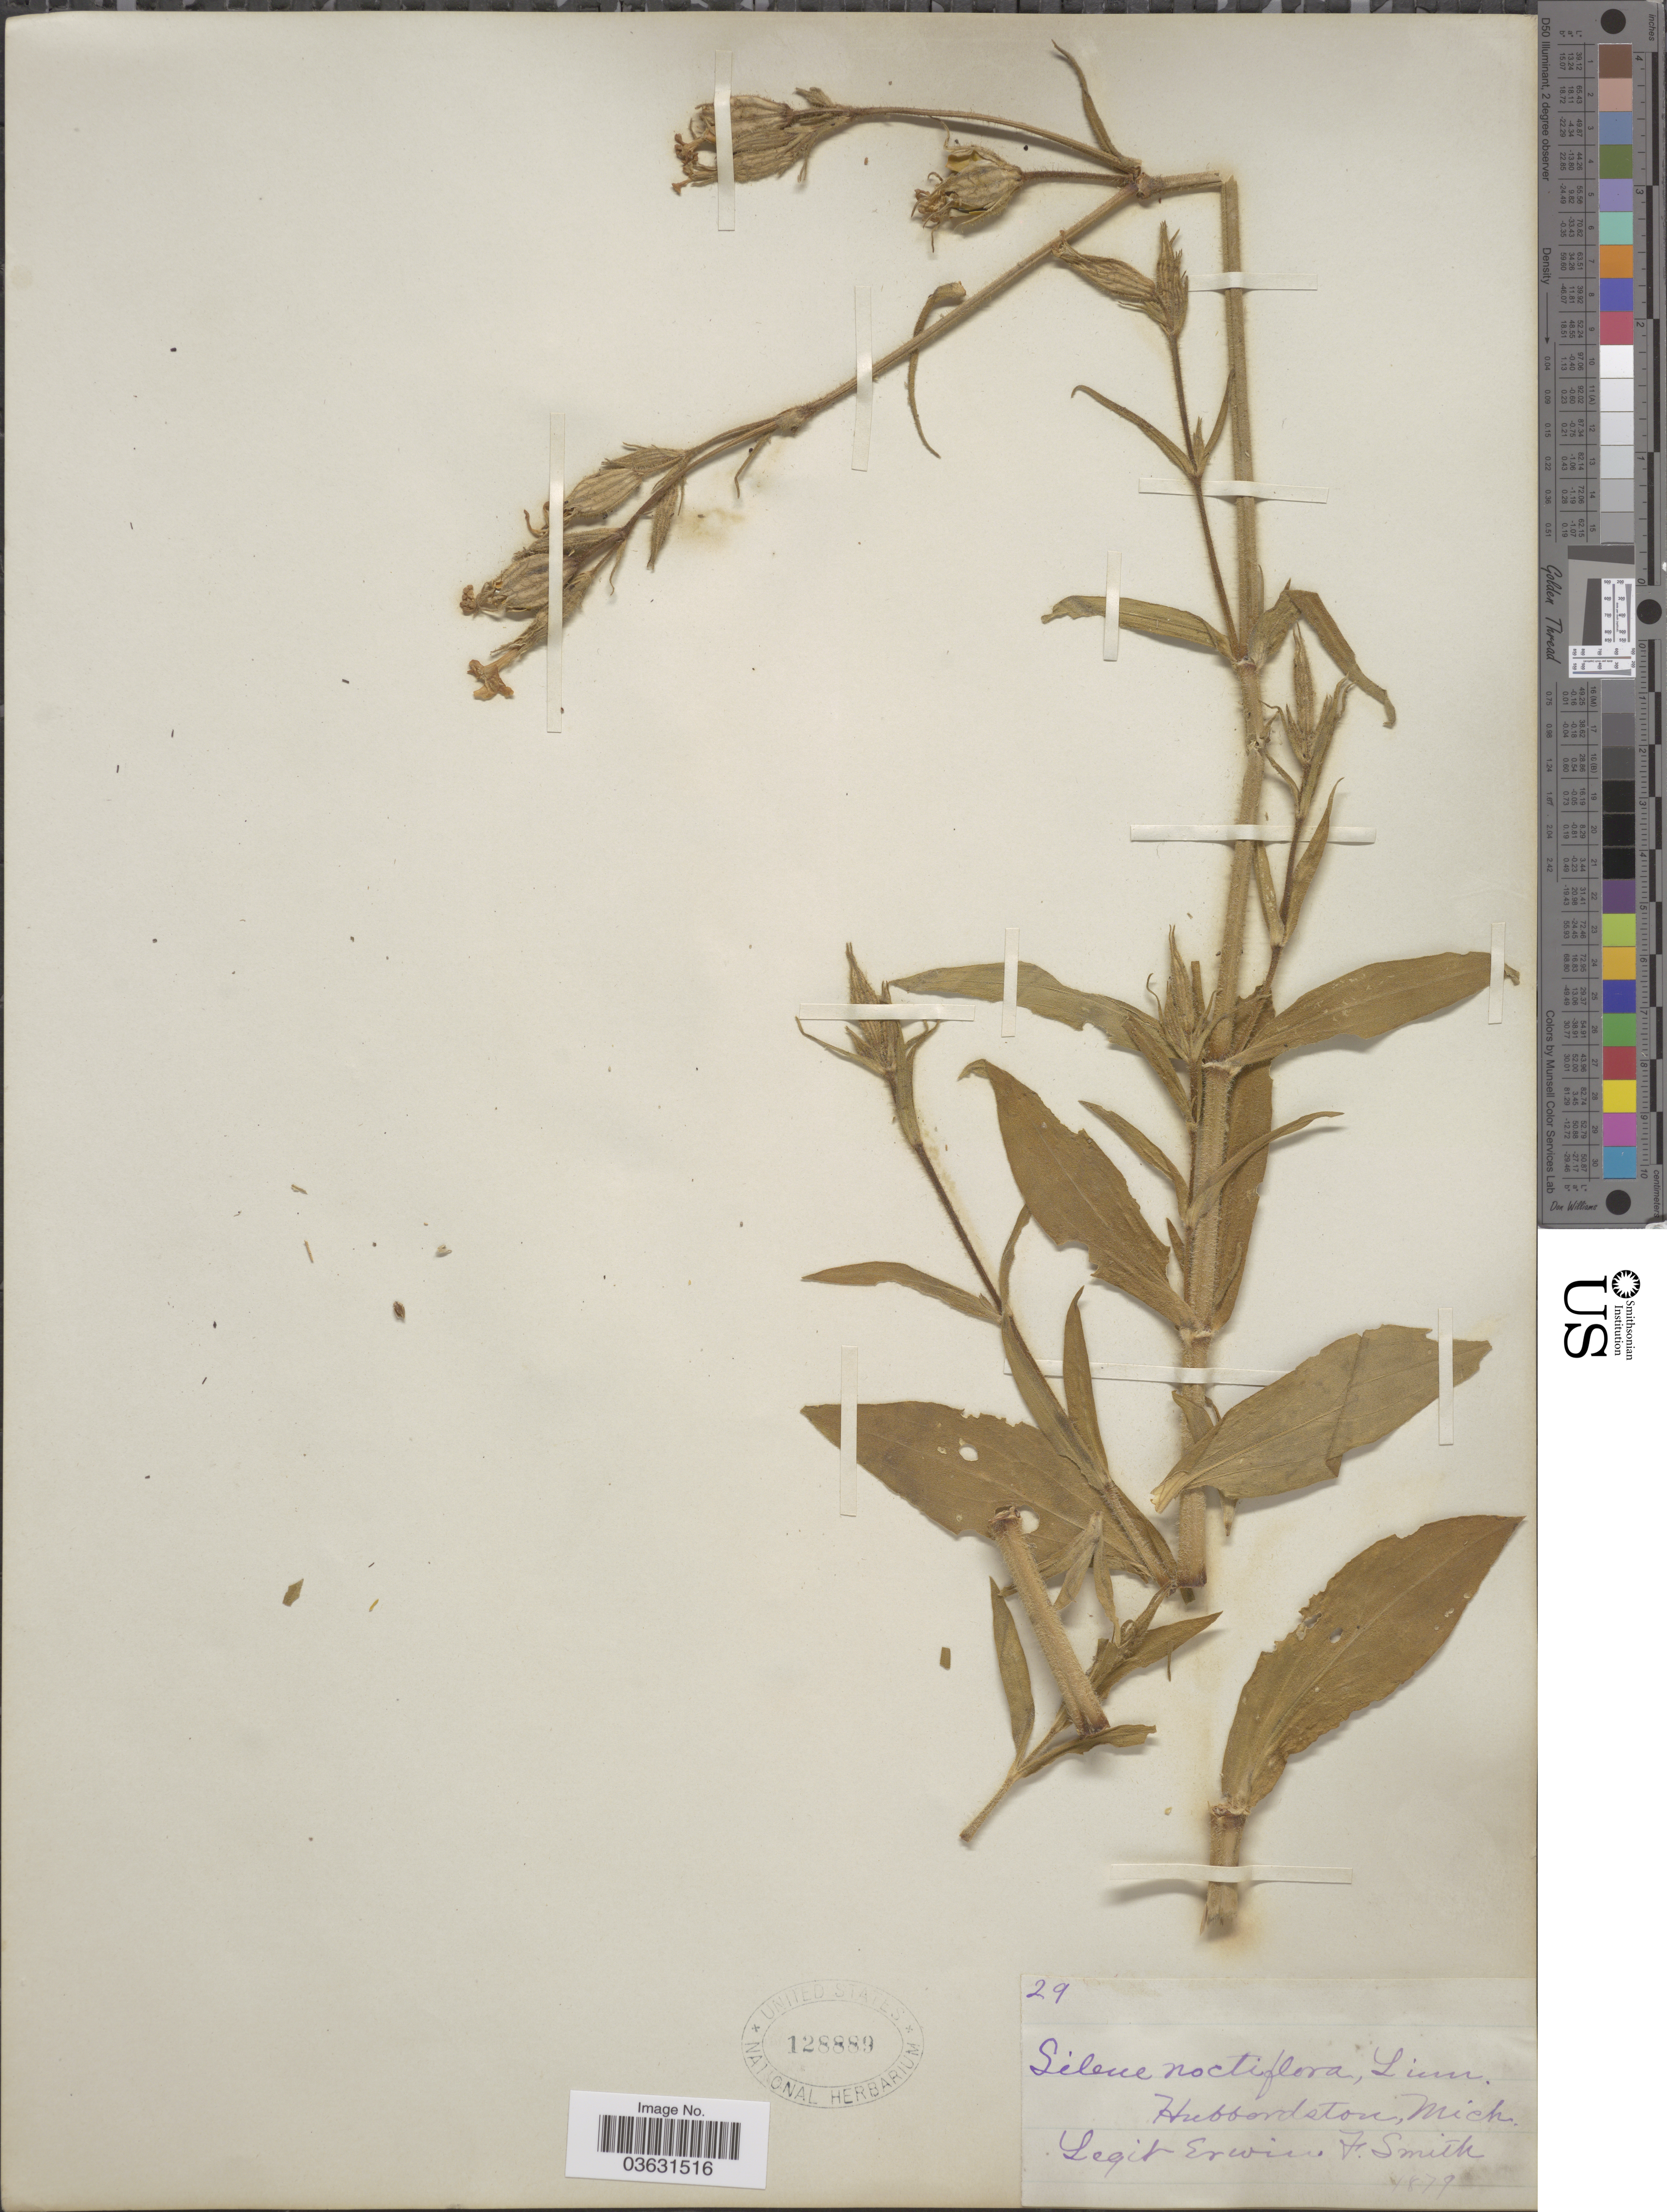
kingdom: Plantae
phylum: Tracheophyta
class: Magnoliopsida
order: Caryophyllales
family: Caryophyllaceae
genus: Silene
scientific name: Silene noctiflora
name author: L.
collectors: E. F. Smith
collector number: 29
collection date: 1879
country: United States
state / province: Michigan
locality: Hubbardston.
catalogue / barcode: US 128889